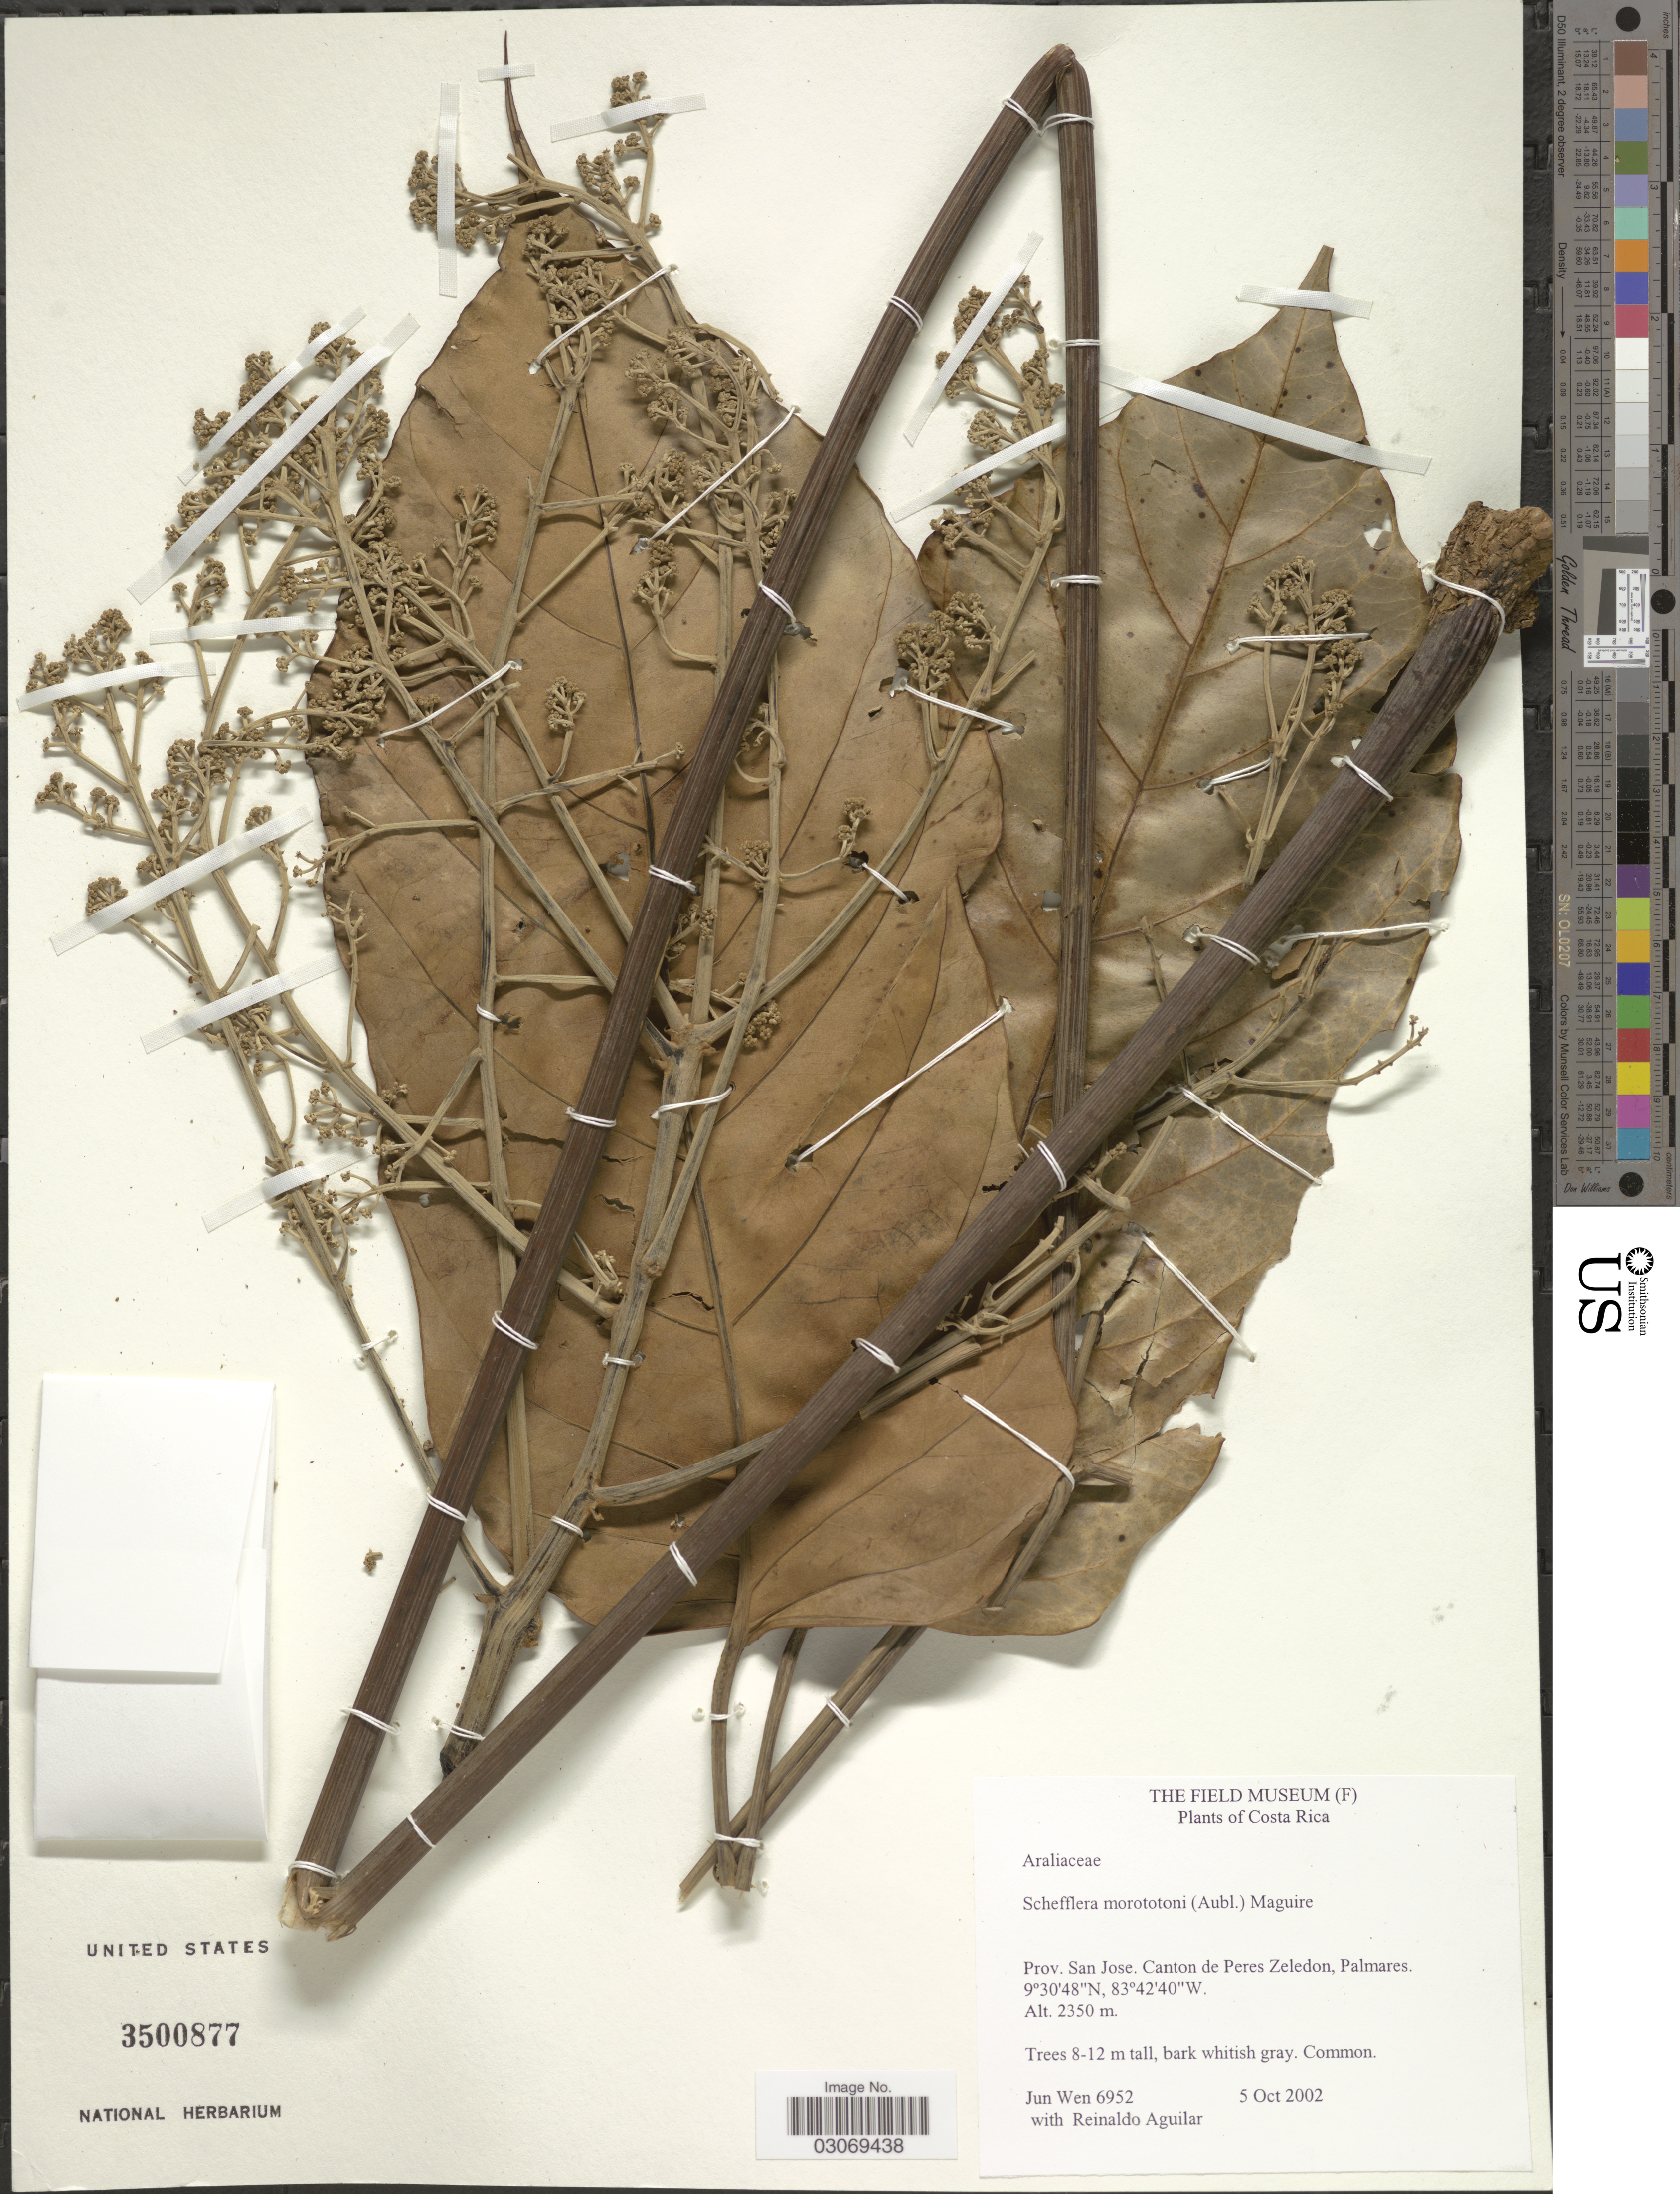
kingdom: Plantae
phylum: Tracheophyta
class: Magnoliopsida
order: Apiales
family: Araliaceae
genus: Schefflera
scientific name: Schefflera sp.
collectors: J. Wen & R. Aguilar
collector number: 6952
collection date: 2002-10-05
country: Costa Rica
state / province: San José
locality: Canton de Peres Zeledon, Palmares.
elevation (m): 2350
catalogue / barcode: US 3500877